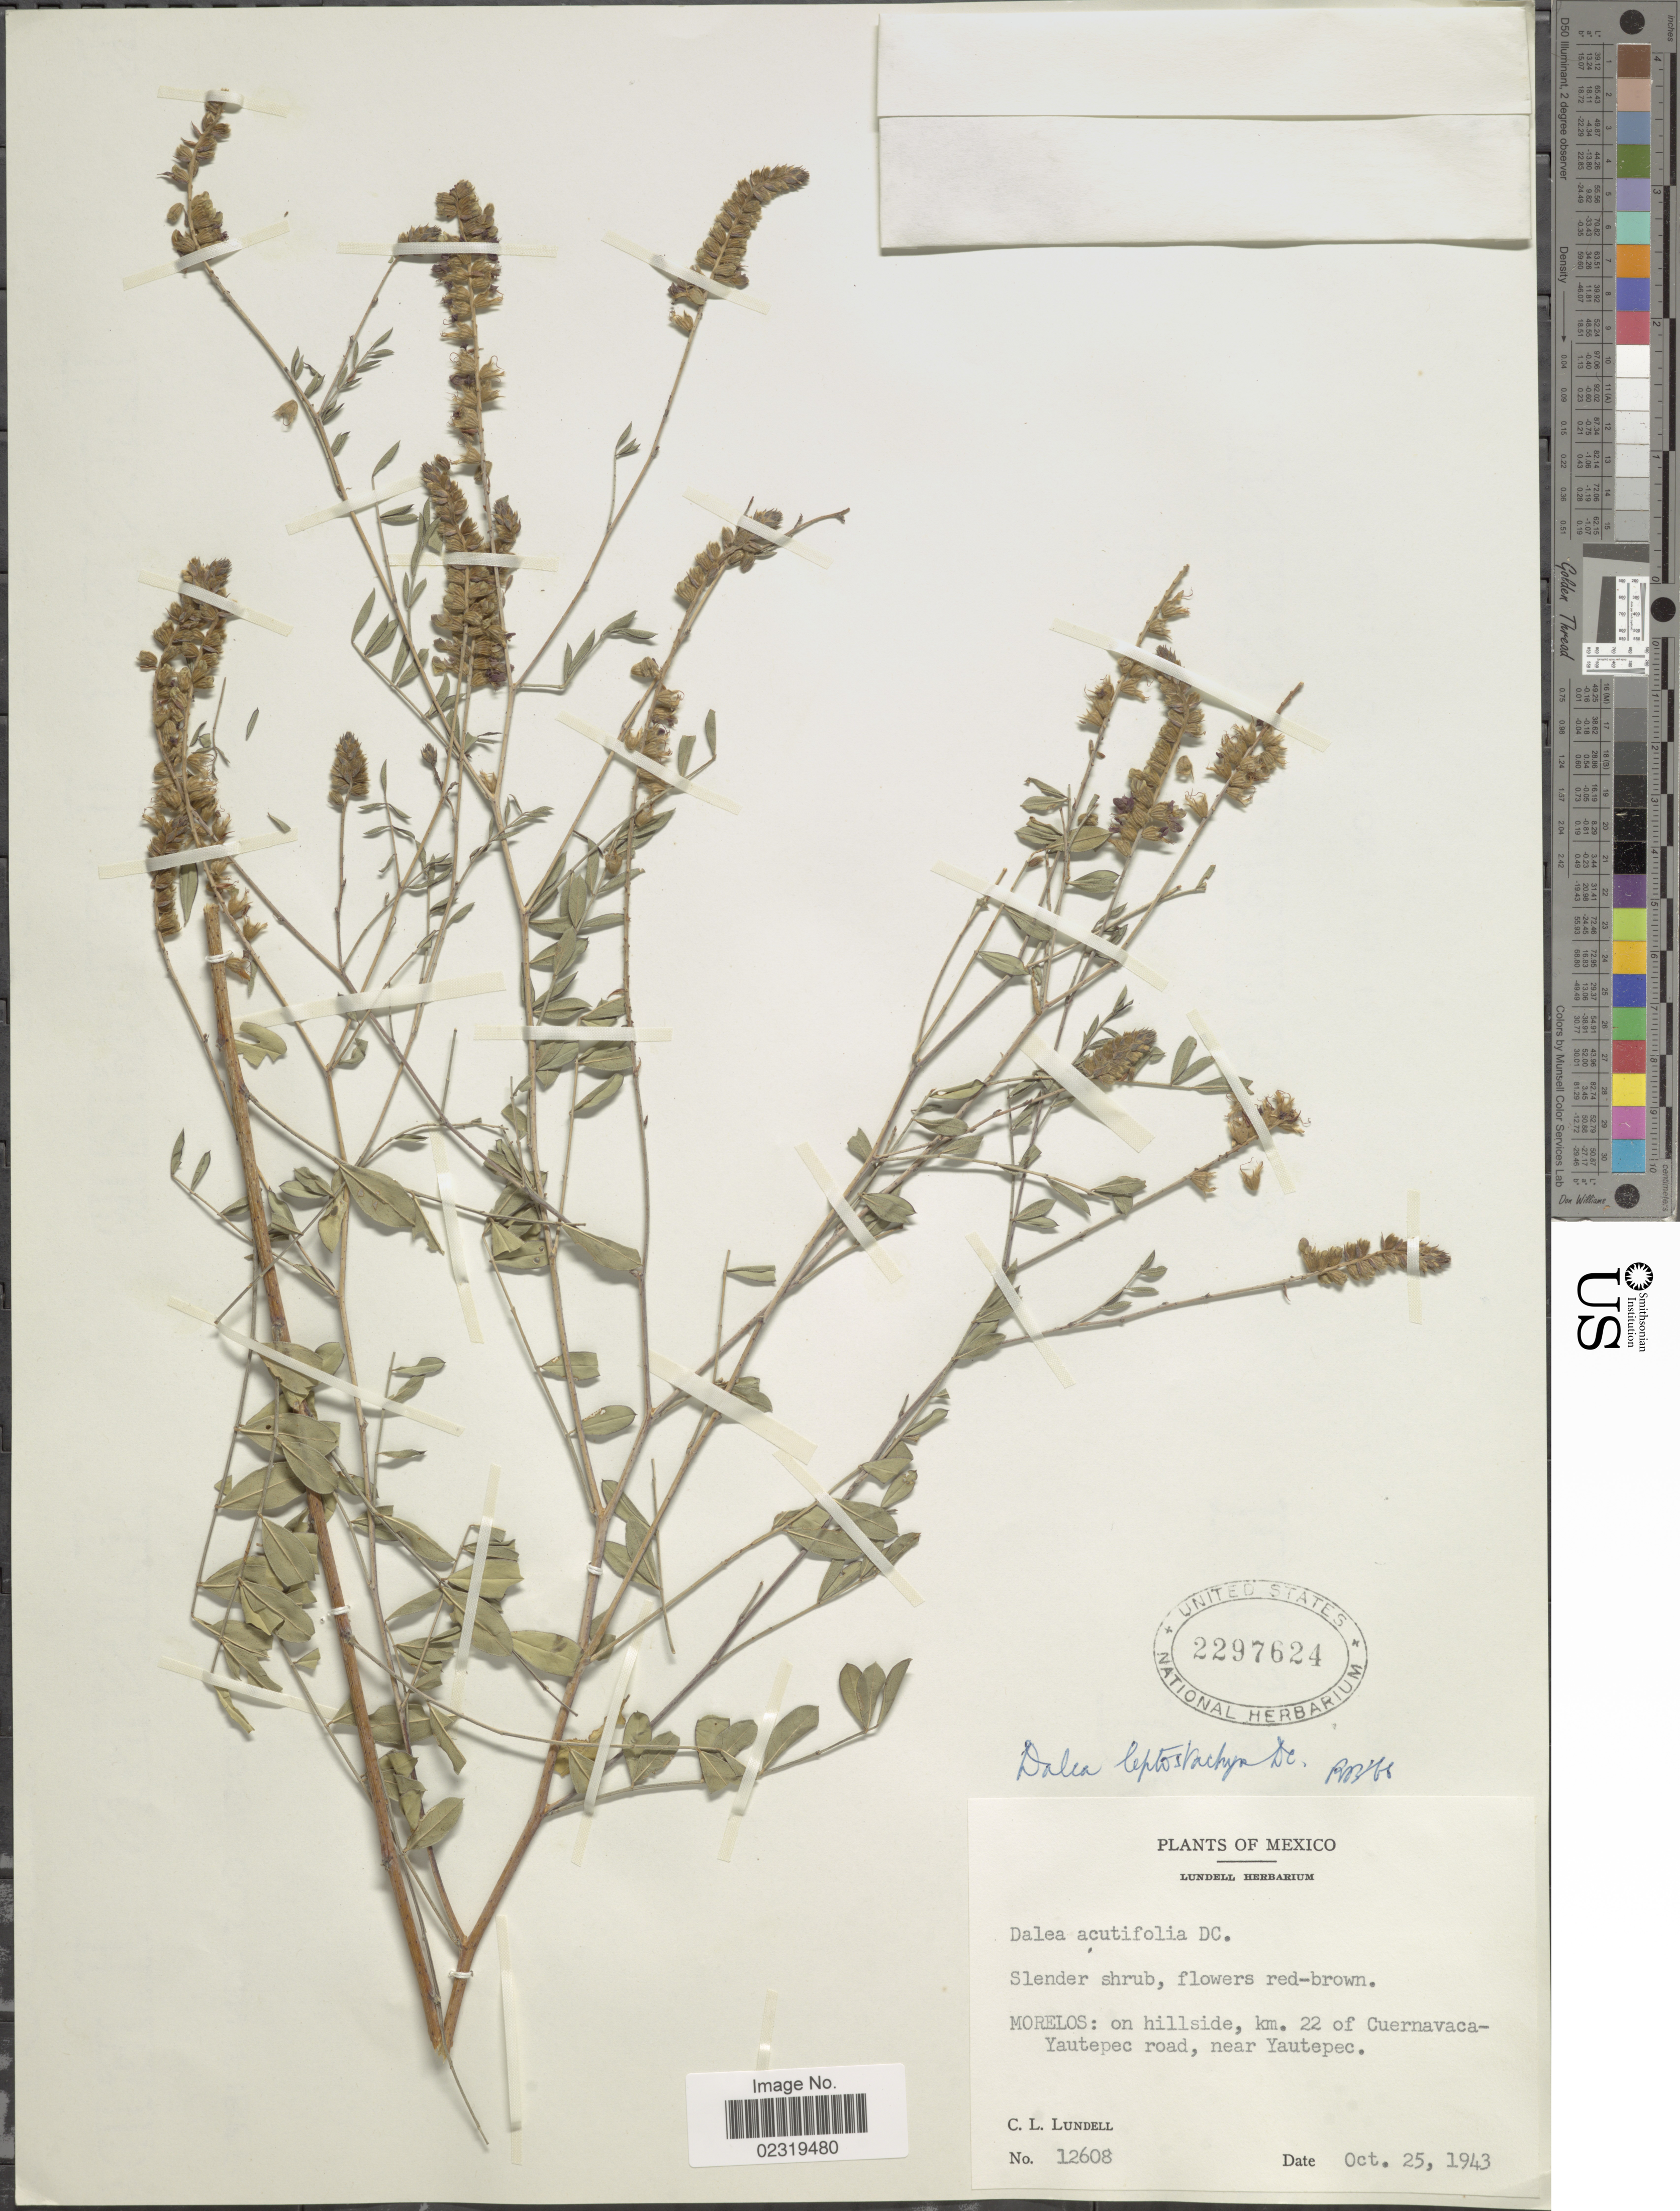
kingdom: Plantae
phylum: Tracheophyta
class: Magnoliopsida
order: Fabales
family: Fabaceae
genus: Dalea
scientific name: Dalea leptostachya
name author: DC.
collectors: C. L. Lundell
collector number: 12608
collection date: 1943-10-25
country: Mexico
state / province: Morelos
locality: On hillside, km 22 of Cuernavaca-Yautepec road, near Yautepec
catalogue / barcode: US 2297624